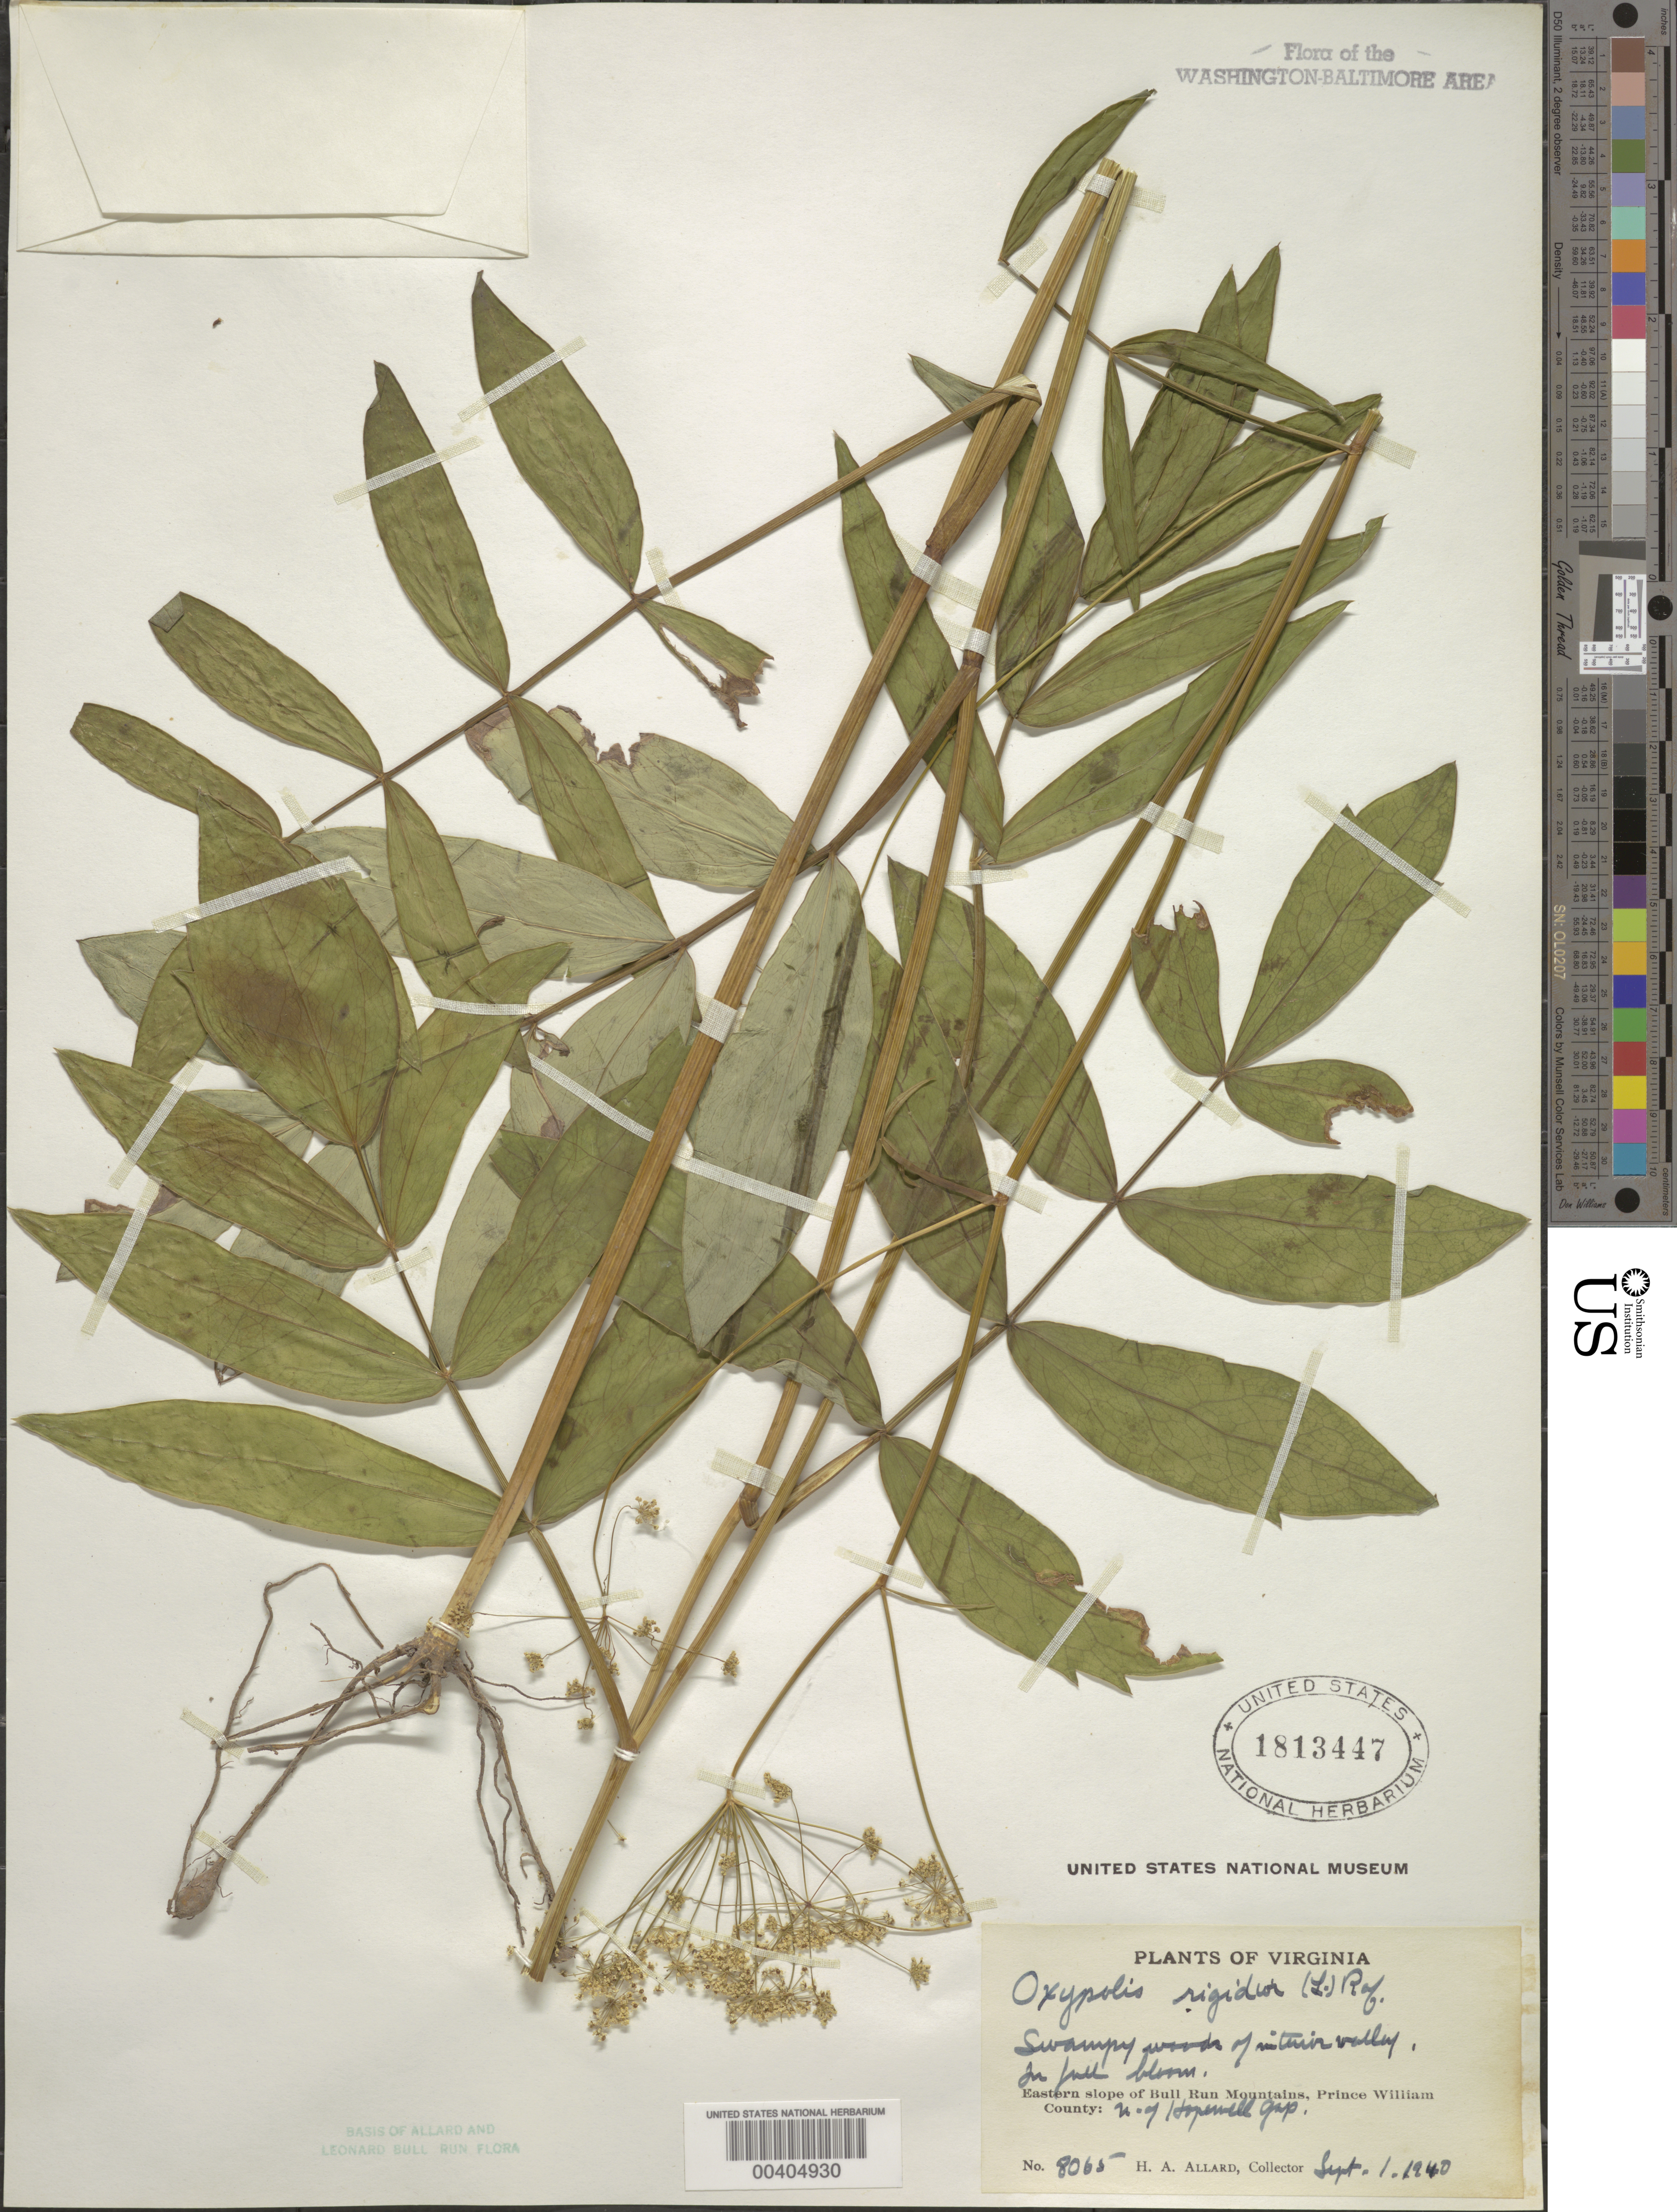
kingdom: Plantae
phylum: Tracheophyta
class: Magnoliopsida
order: Apiales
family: Apiaceae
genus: Oxypolis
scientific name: Oxypolis rigidior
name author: (L.) Raf.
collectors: H. A. Allard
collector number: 8065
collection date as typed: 01 Sep 1940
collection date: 1940-09-01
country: United States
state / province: Virginia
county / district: Prince William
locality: North of Hopewell Gap, eastern slope of Bull Run Mts.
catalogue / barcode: US 1813447